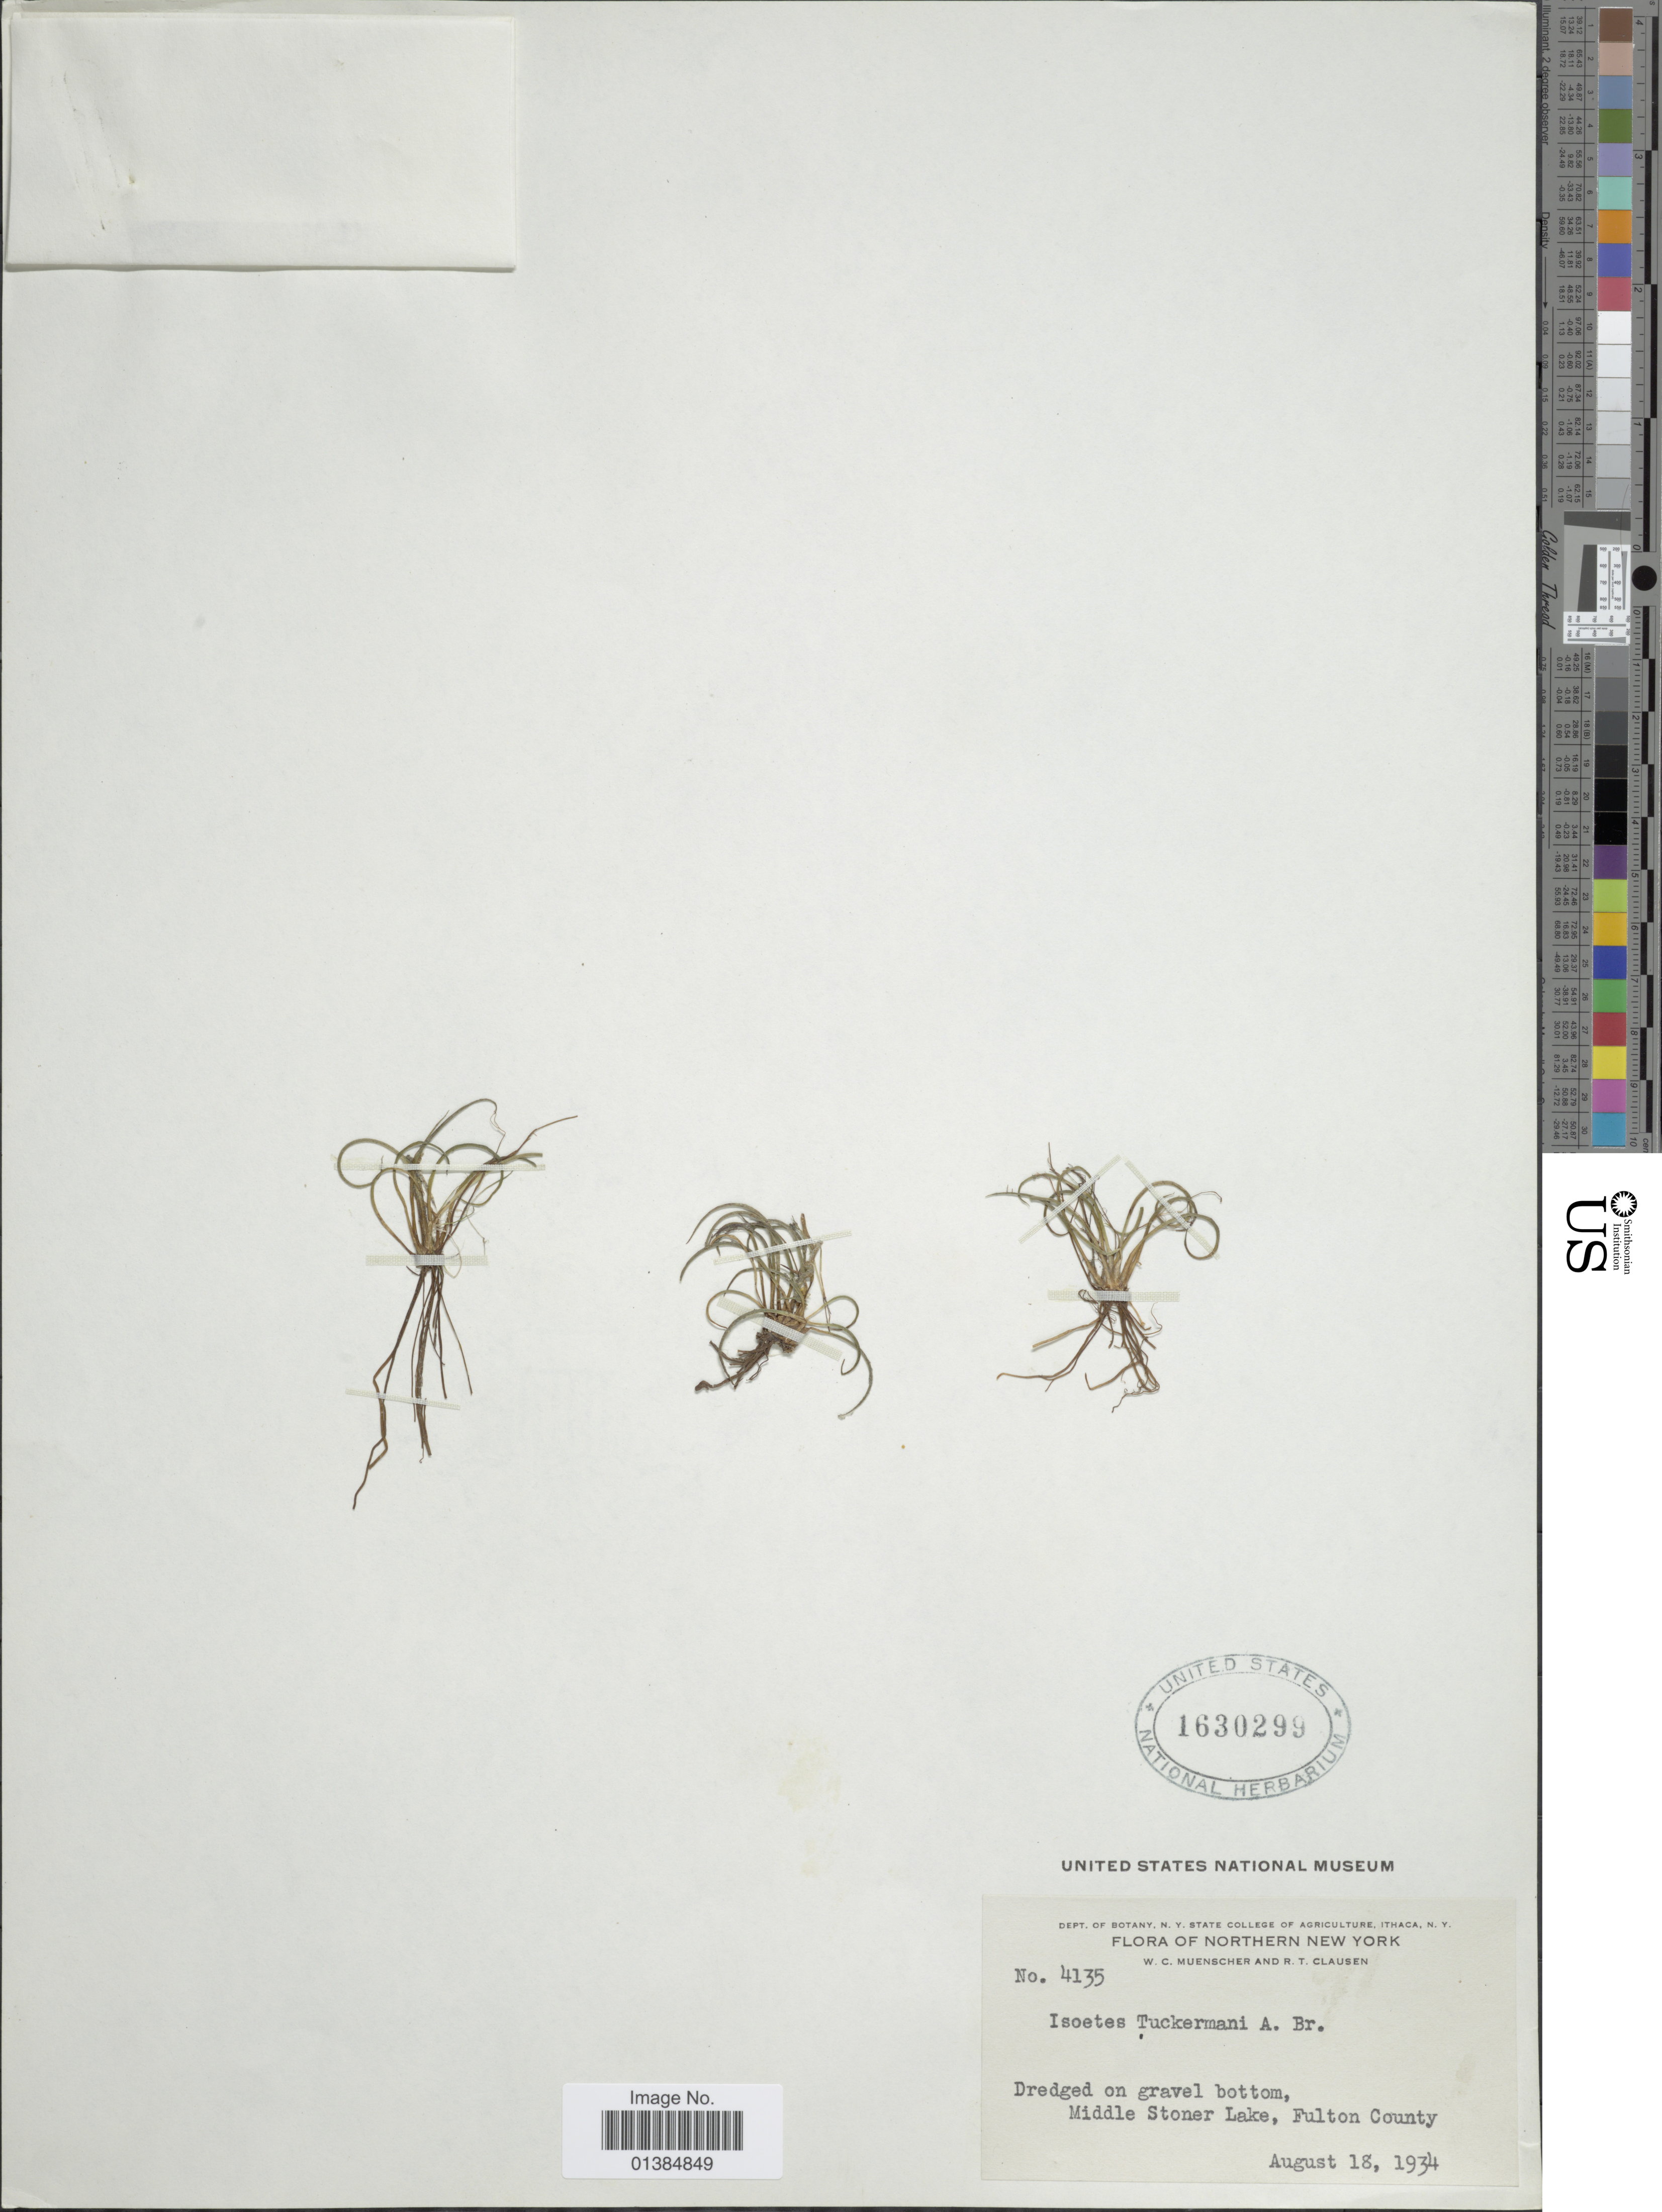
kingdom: Plantae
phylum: Tracheophyta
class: Lycopodiopsida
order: Isoetales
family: Isoetaceae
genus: Isoetes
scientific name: Isoetes tuckermanii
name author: A. Braun ex Engelm.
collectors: W. Muenscher & R. T. Clausen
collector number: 4135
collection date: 1934-08-18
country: United States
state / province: New York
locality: Northern New York. Dredged on gravel bottom, Middle Stoner Lake, Fulton County.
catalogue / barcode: US 1630299